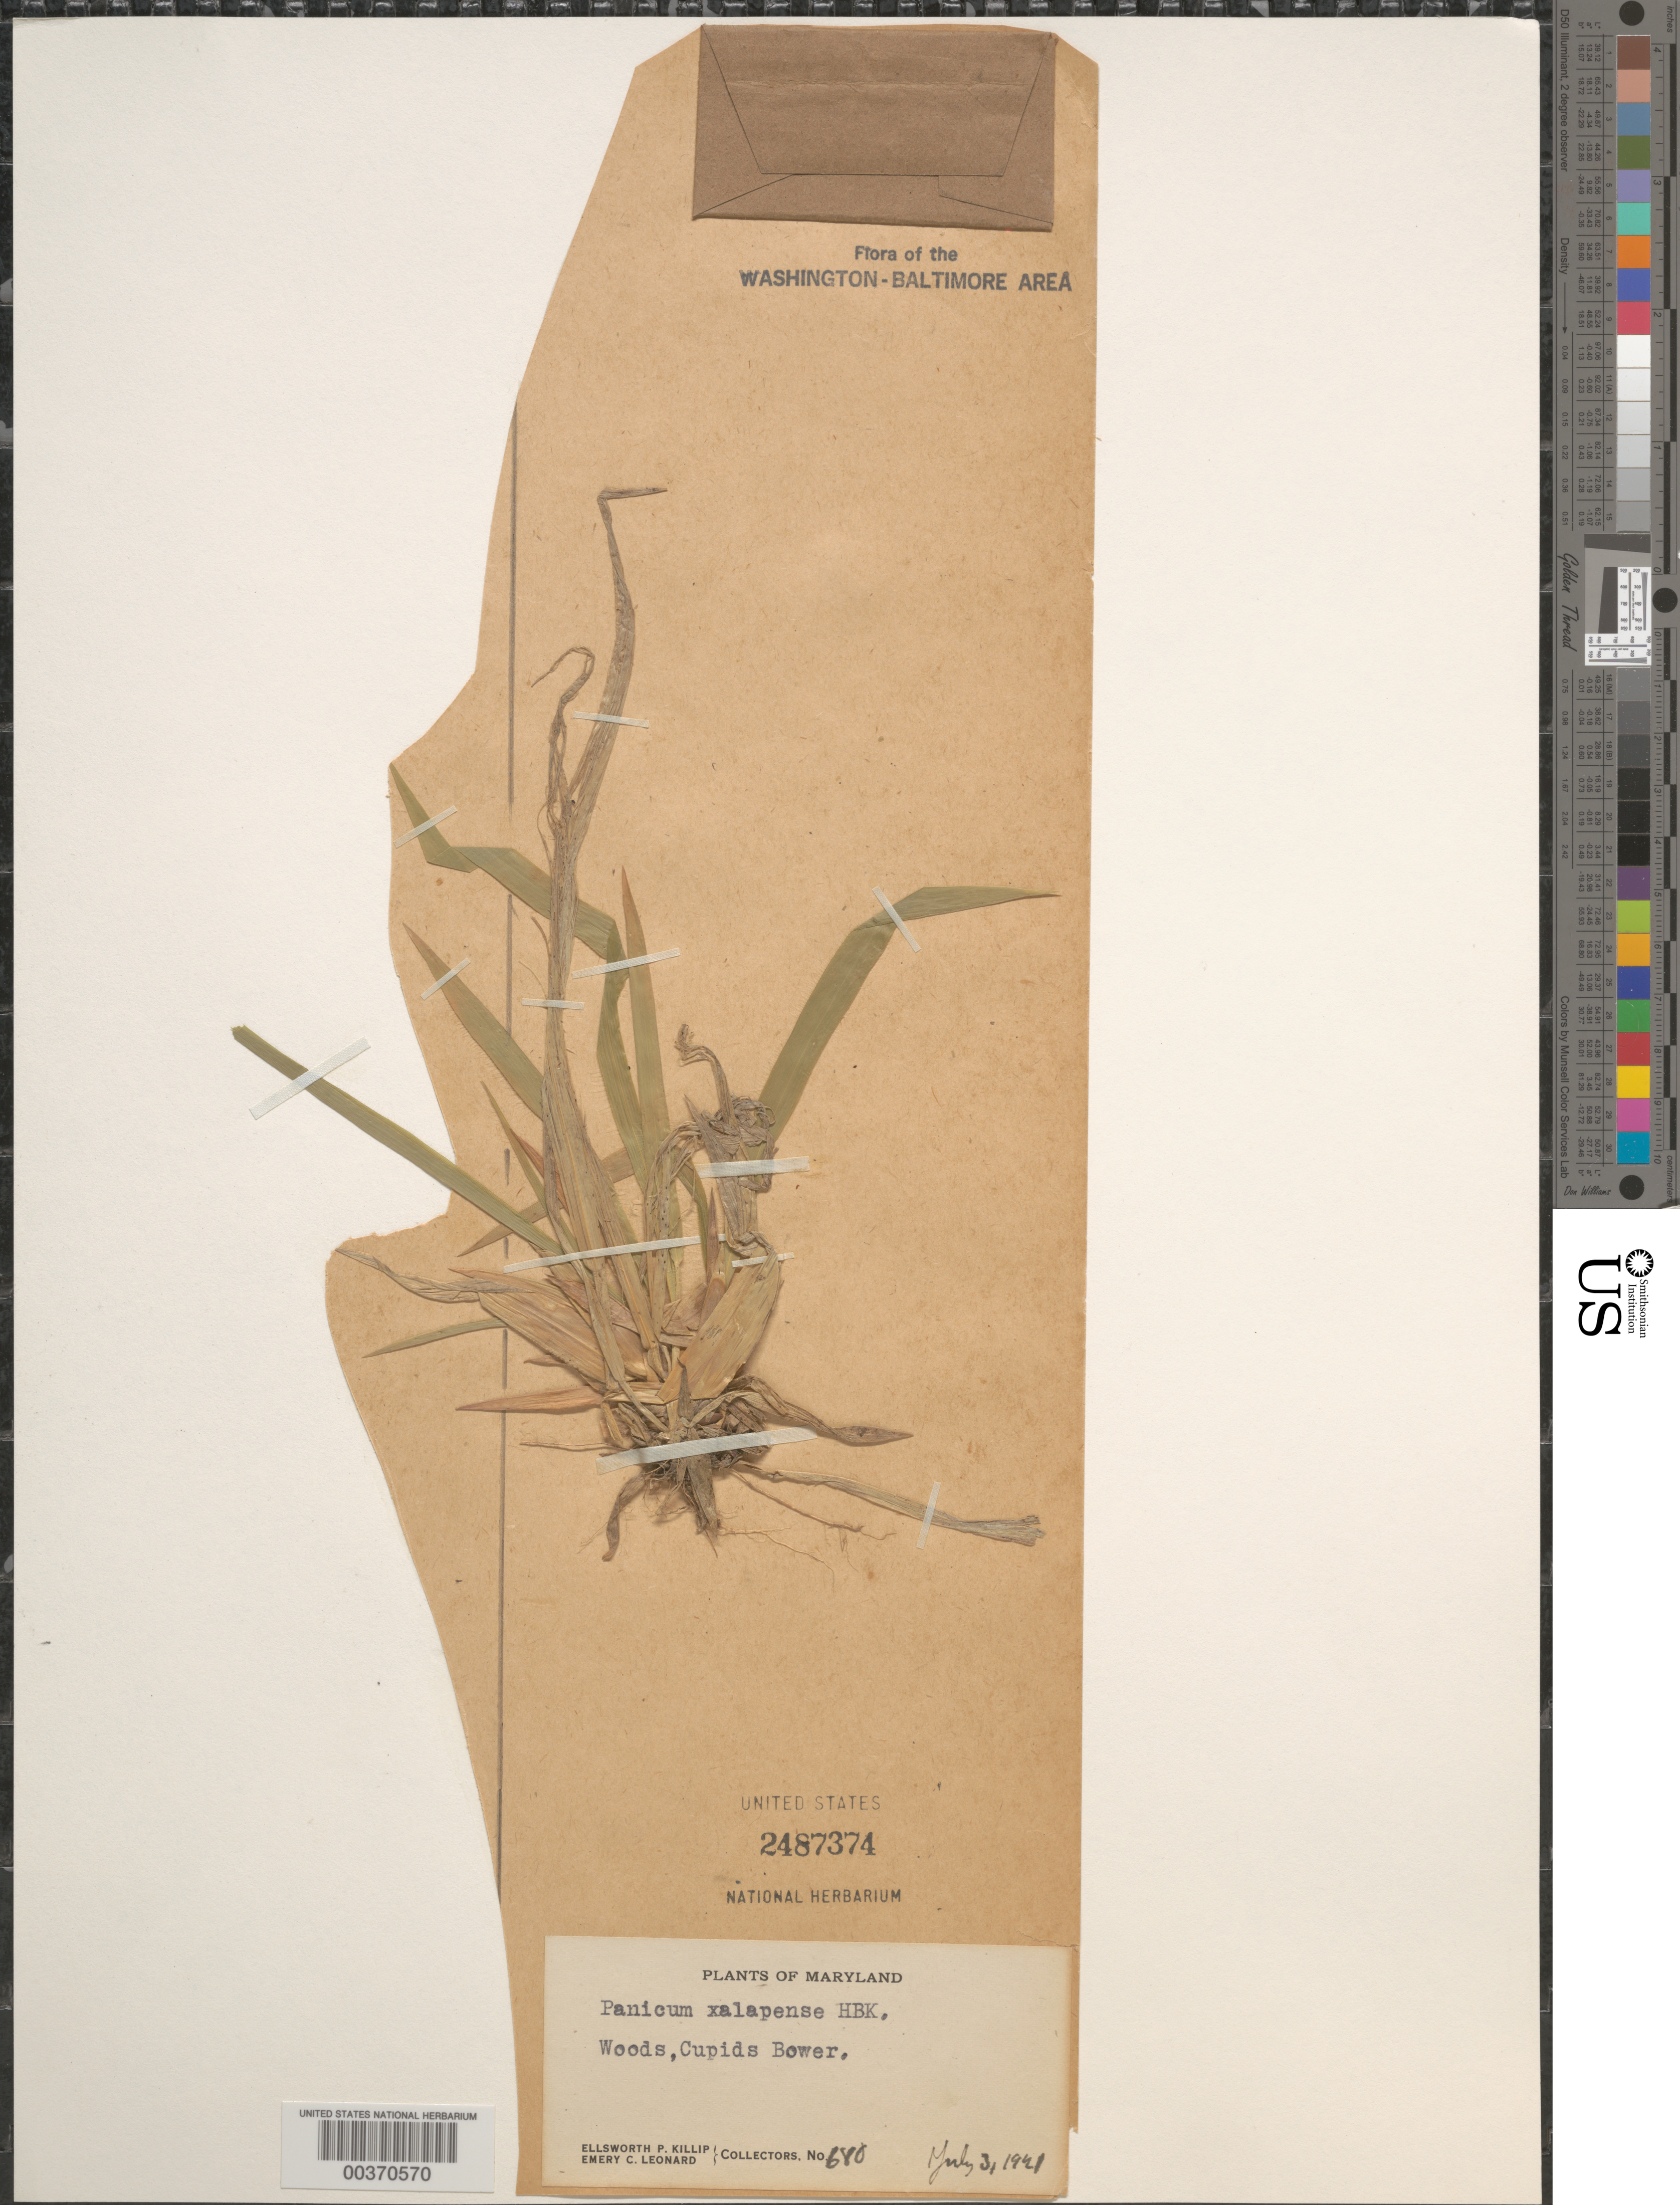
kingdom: Plantae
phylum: Tracheophyta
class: Liliopsida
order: Poales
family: Poaceae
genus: Dichanthelium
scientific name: Dichanthelium laxiflorum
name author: (Lam.) Gould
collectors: E. P. Killip & E. C. Leonard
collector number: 680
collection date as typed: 03 Jul 1921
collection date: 1921-07-03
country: United States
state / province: Maryland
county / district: Montgomery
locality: Cupids Bower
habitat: Woods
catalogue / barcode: US 2487374